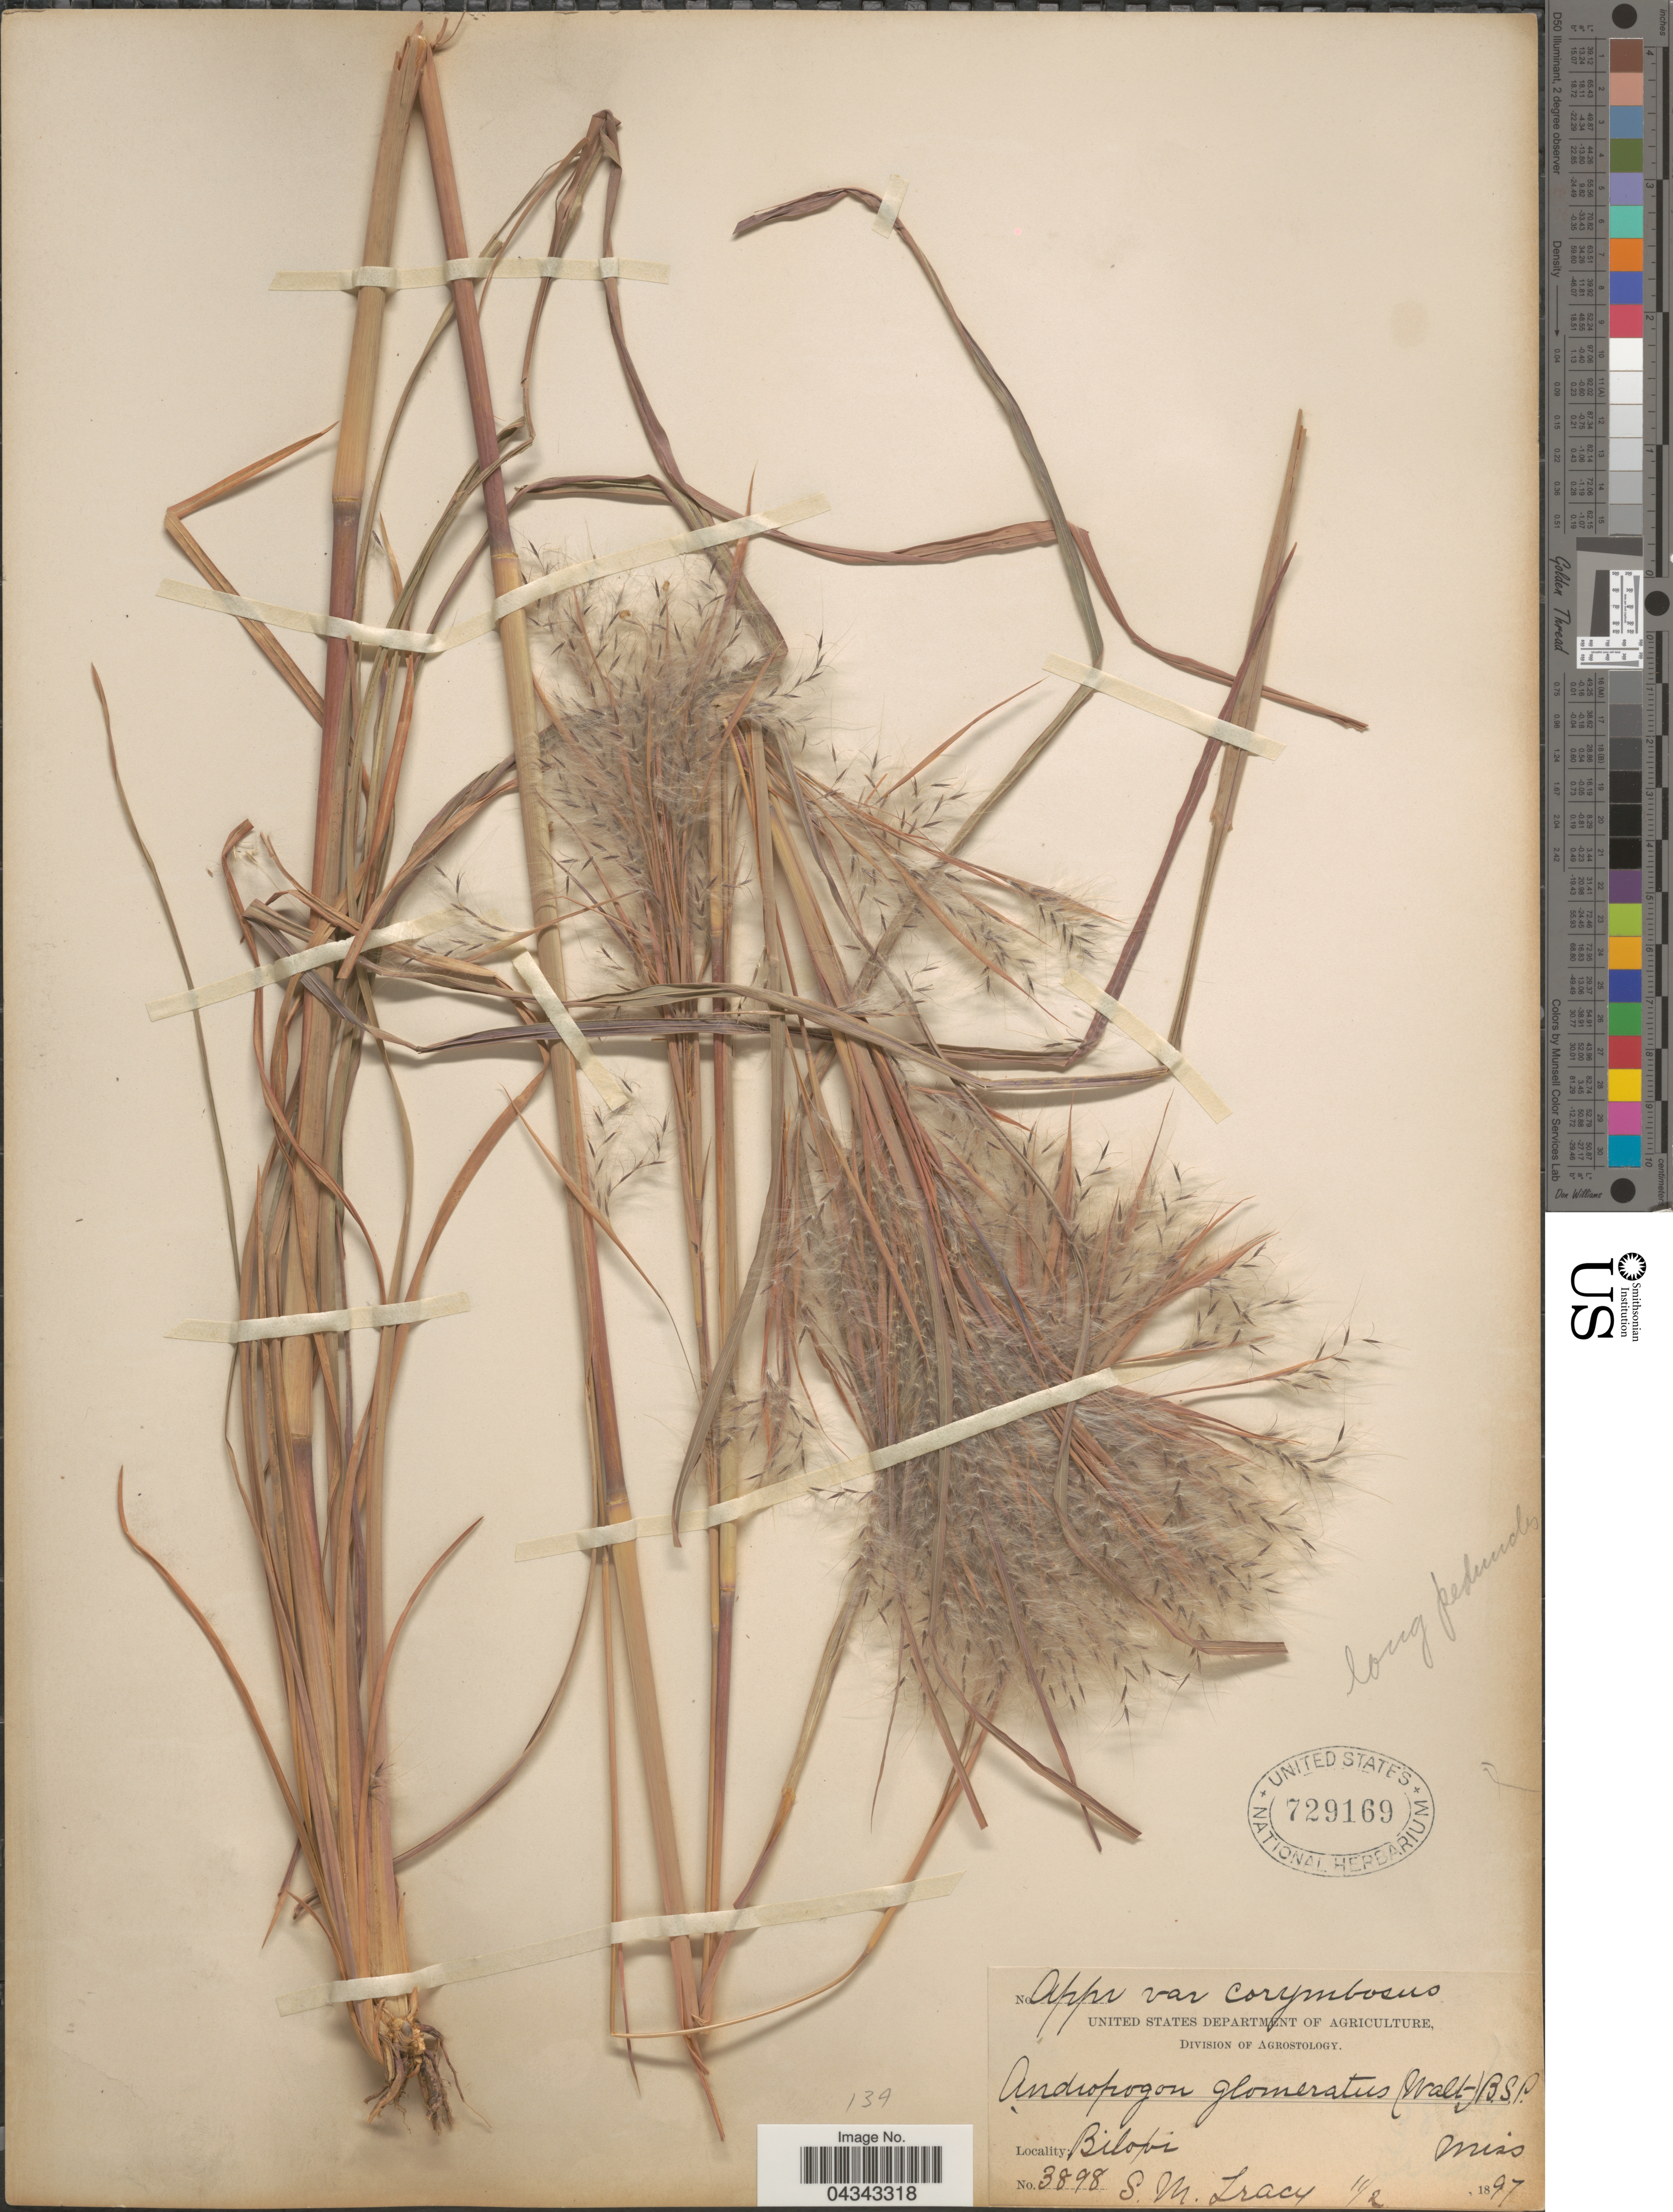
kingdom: Plantae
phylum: Tracheophyta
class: Liliopsida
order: Poales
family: Poaceae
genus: Andropogon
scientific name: Andropogon glomeratus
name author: (Walter) Britton, Stearns & Poggenb.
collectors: S. M. Tracy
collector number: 3898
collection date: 1897-11-02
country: United States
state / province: Mississippi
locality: Biloxi.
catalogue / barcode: US 729169